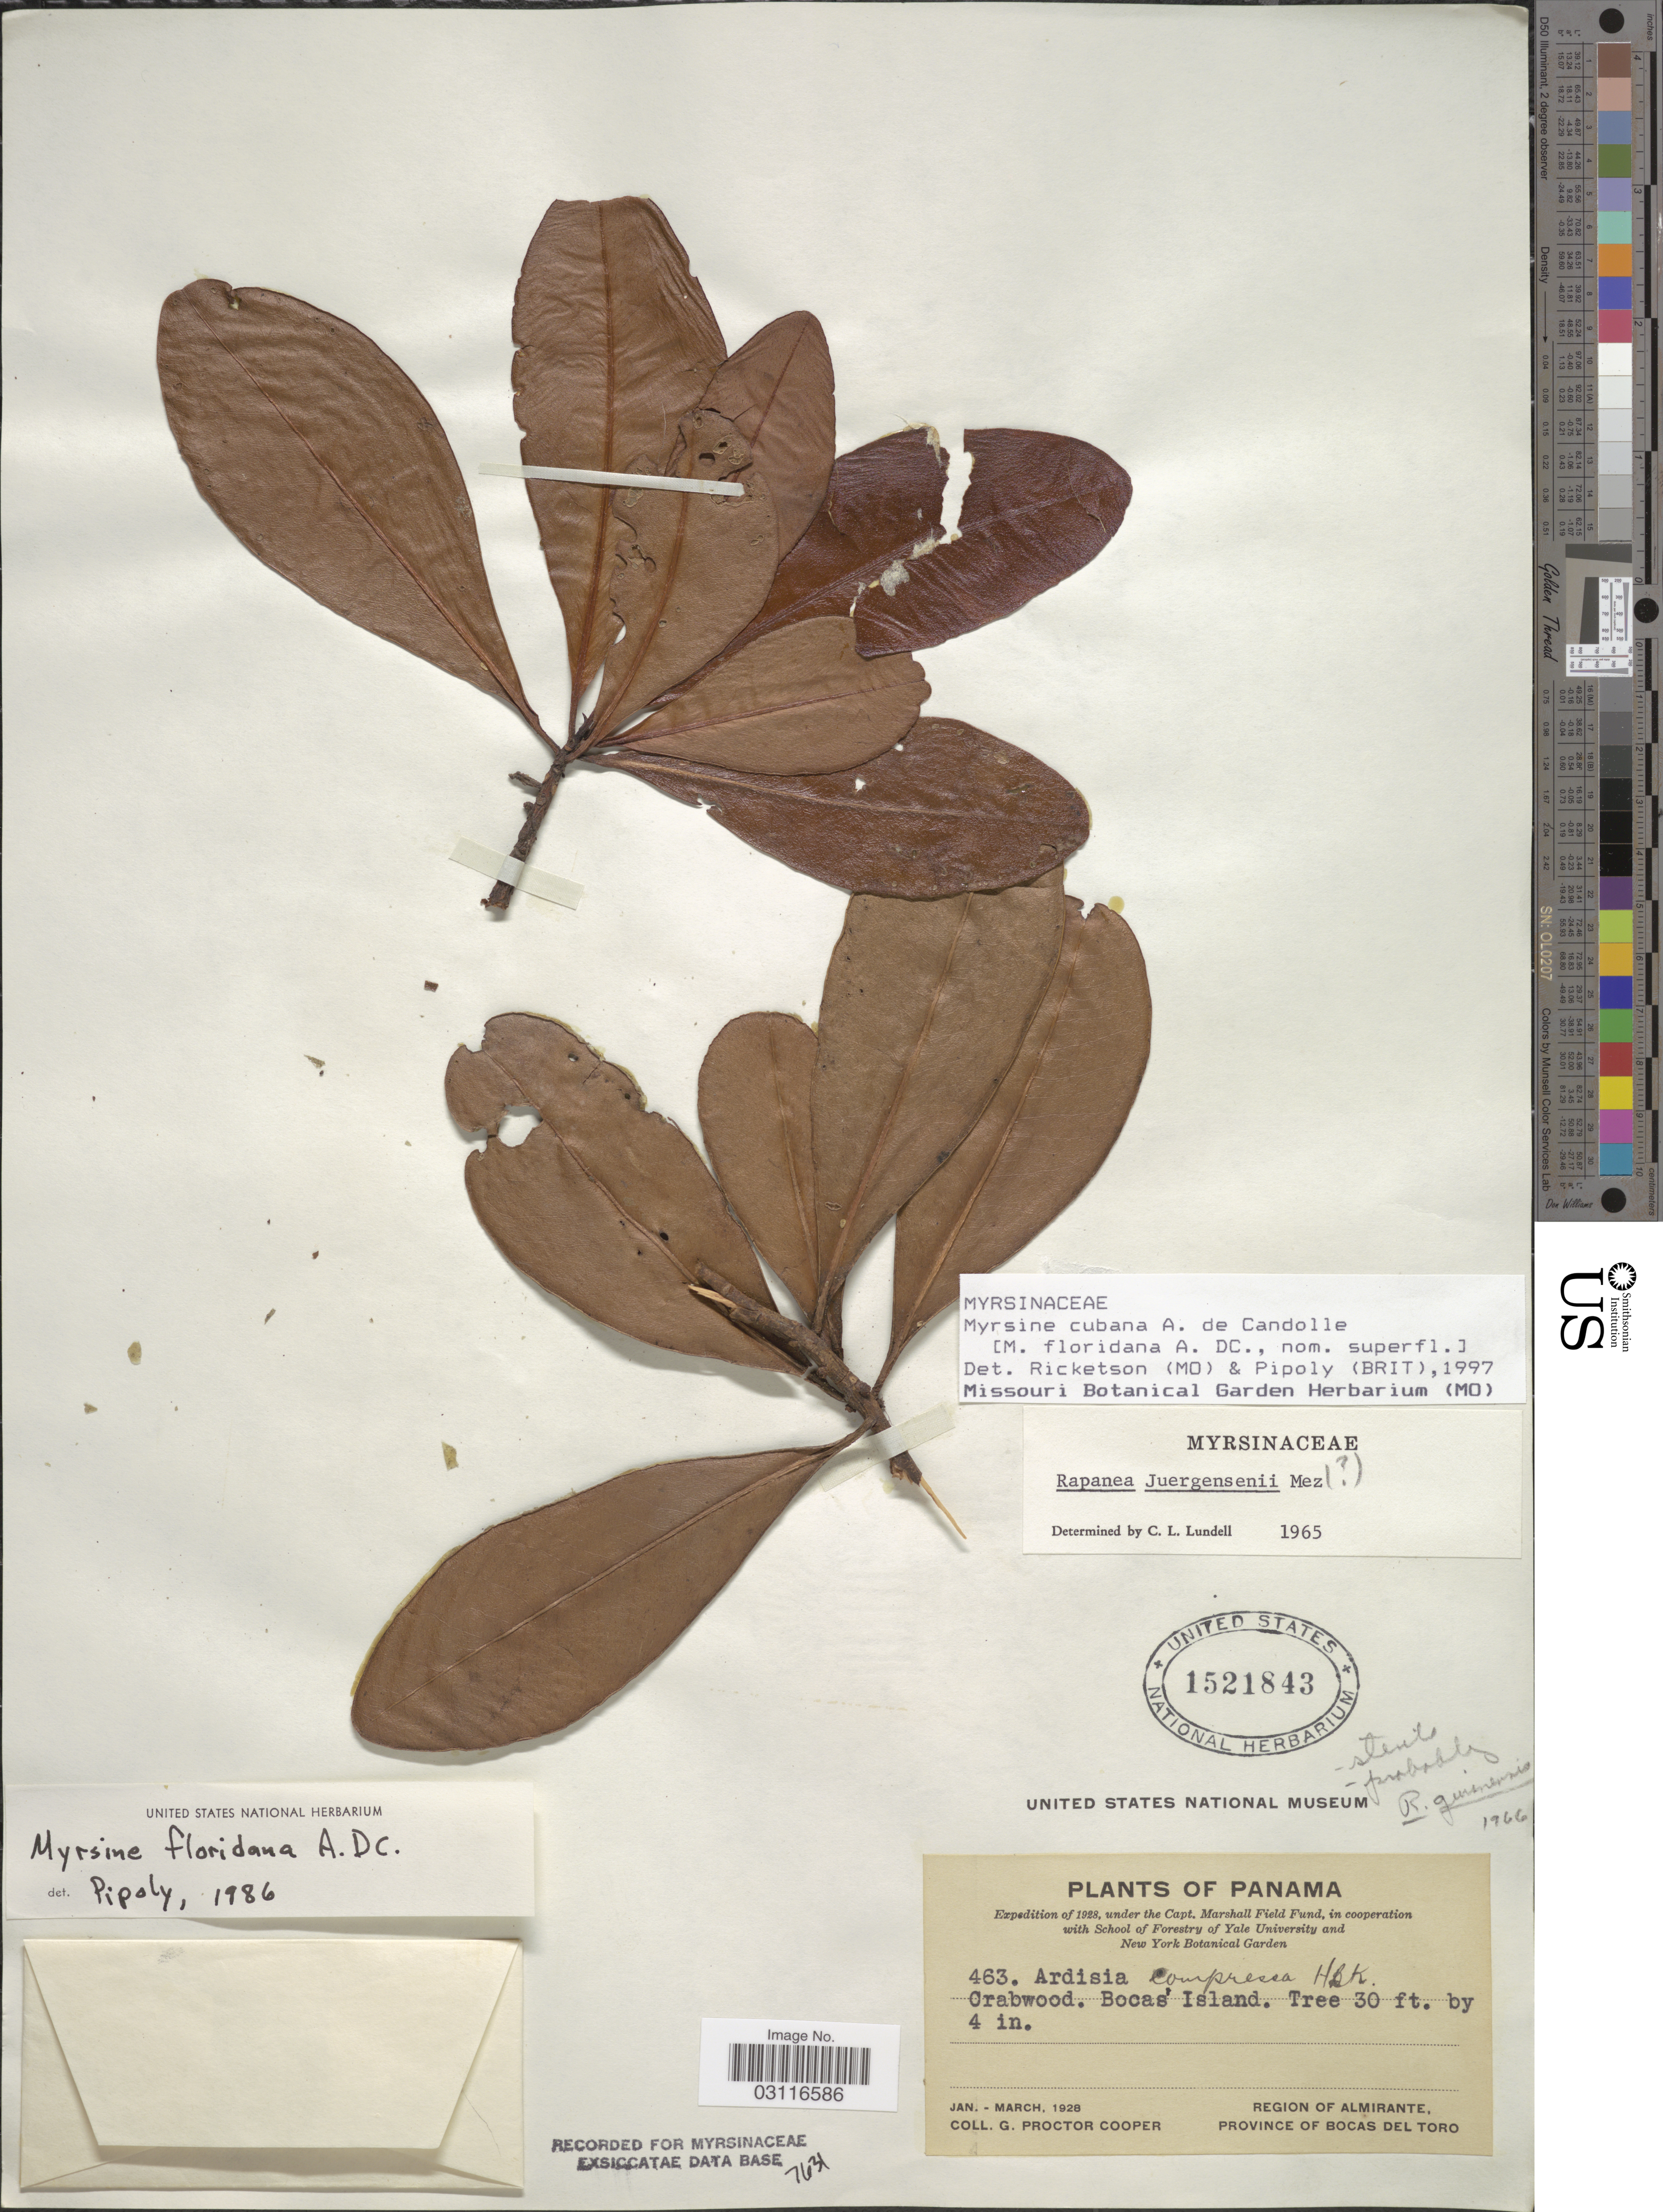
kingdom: Plantae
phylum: Tracheophyta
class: Magnoliopsida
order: Ericales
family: Primulaceae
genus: Myrsine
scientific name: Myrsine cubana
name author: A. DC.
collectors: G. Cooper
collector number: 463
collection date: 1928-01/1928-03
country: Panama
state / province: Bocas del Toro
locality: Crabwood. Bocas Island. Region of Almirante.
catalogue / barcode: US 1521843